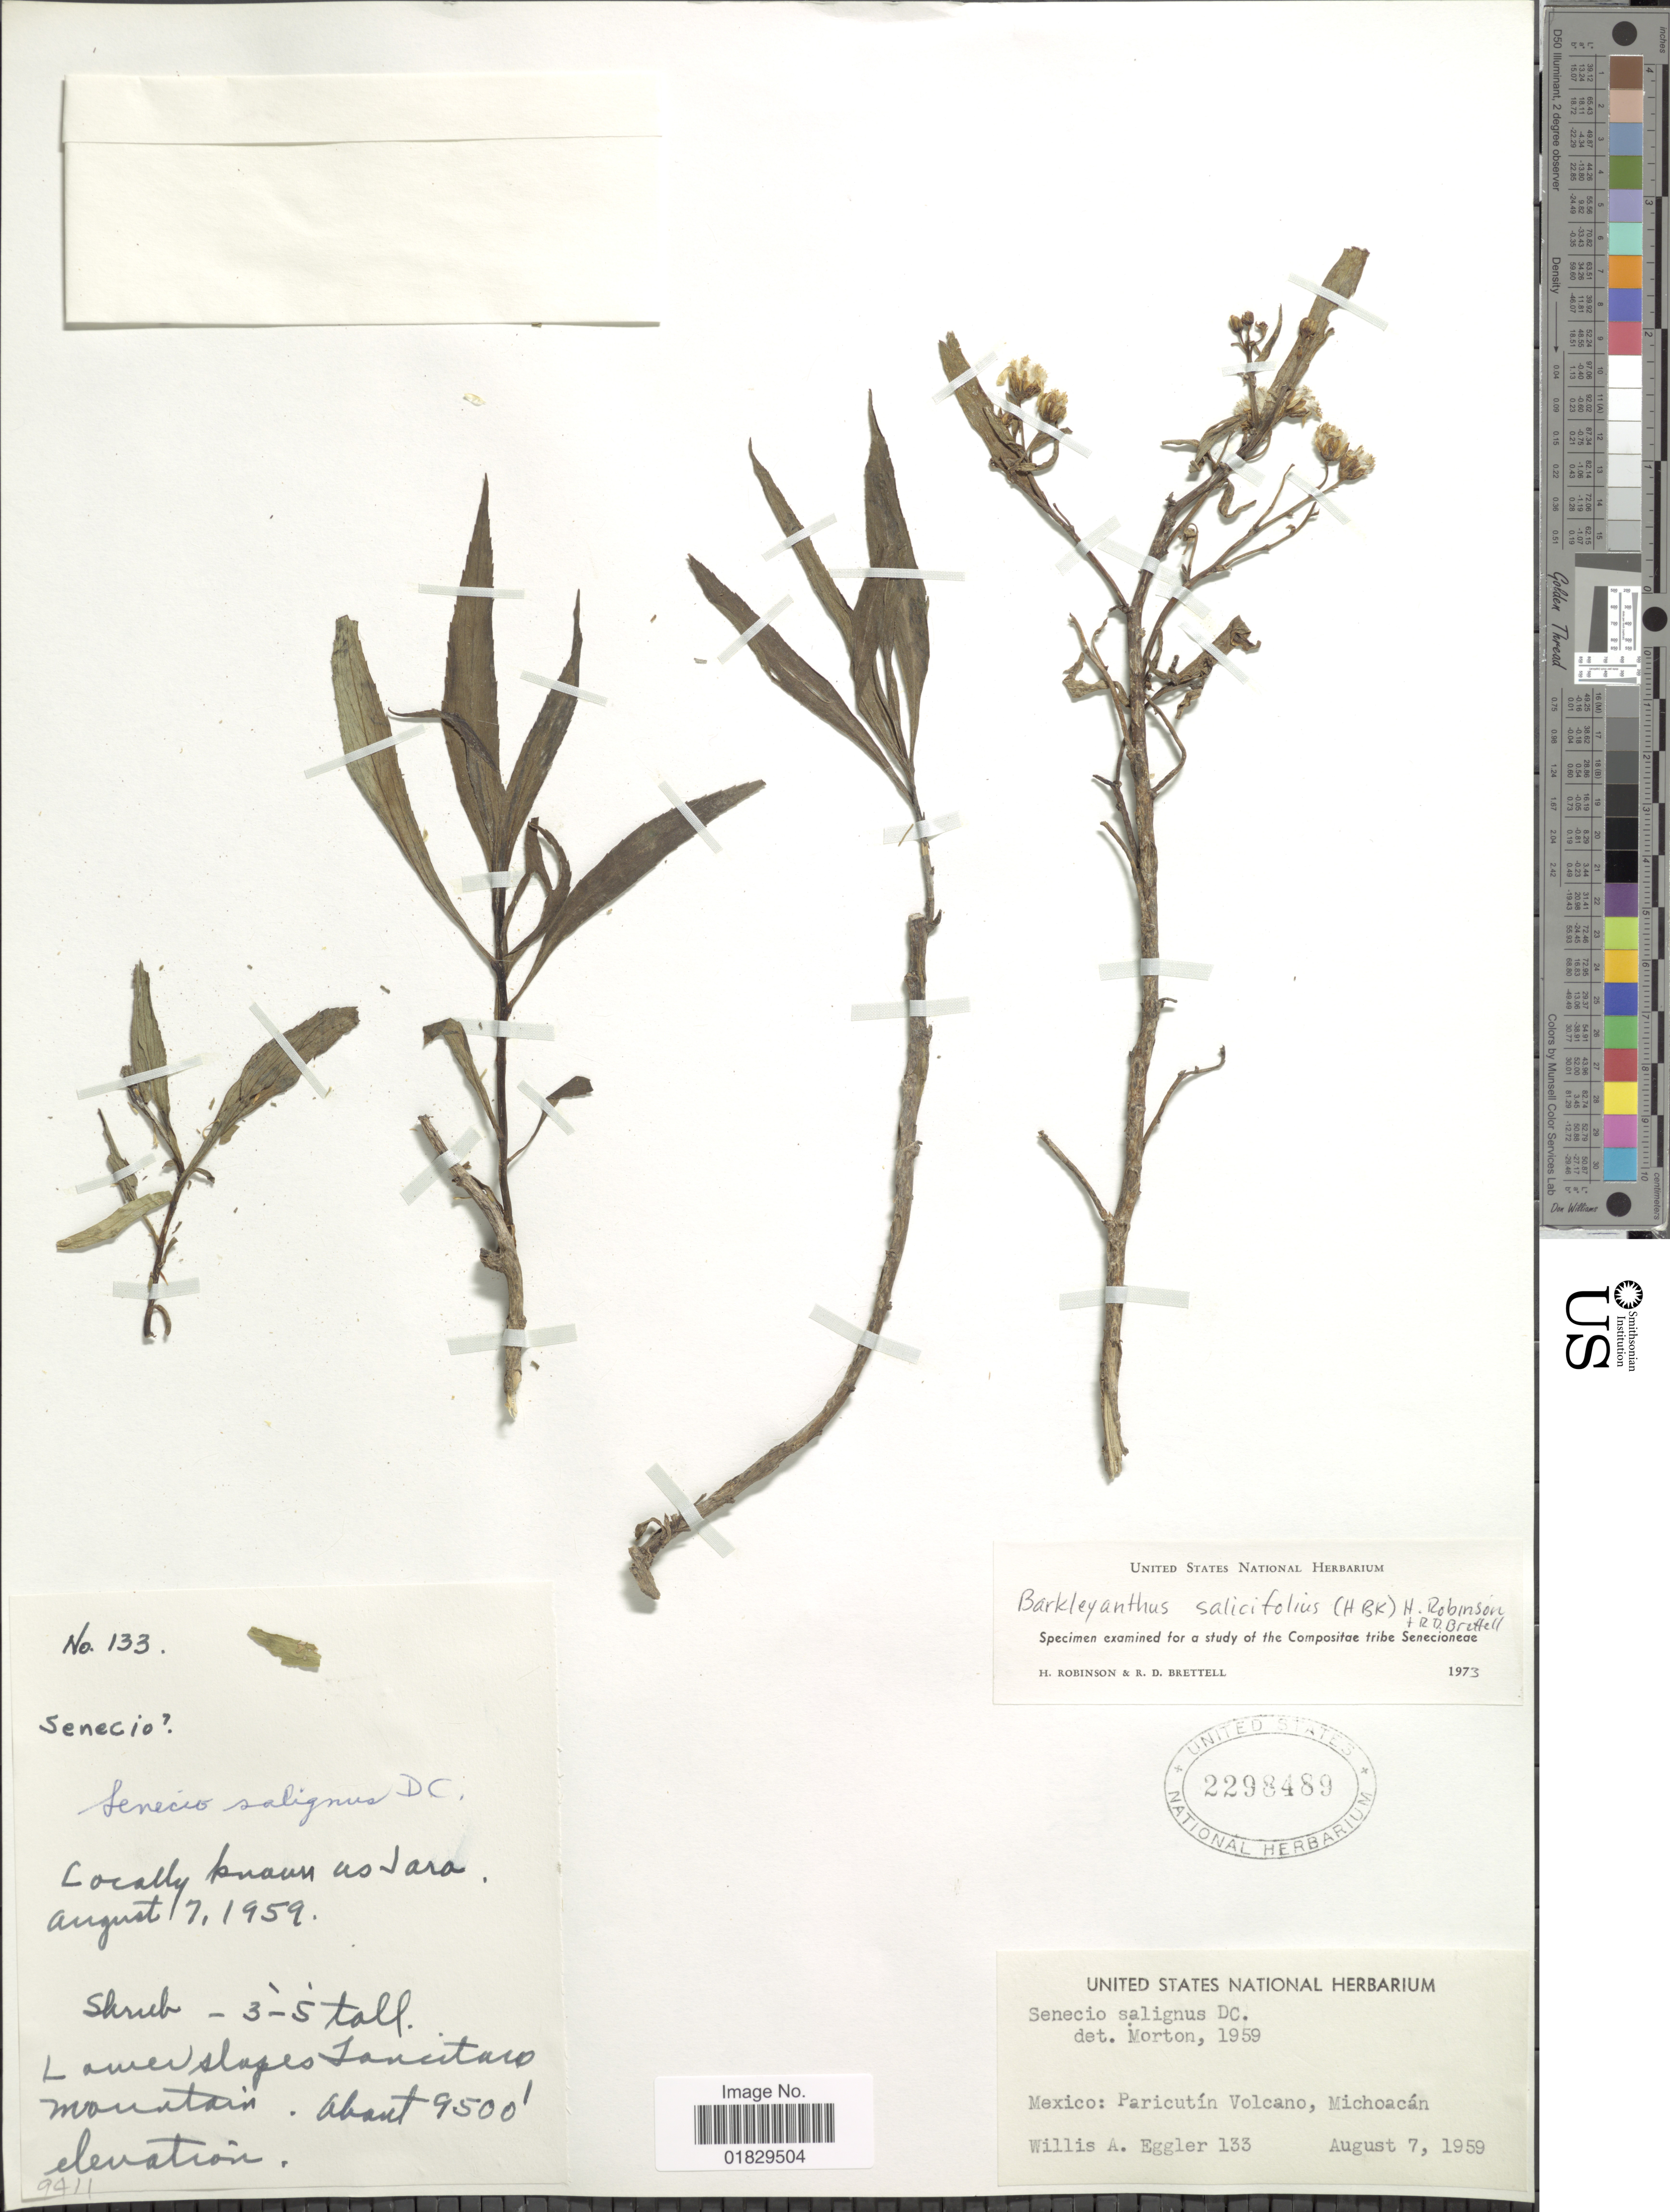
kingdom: Plantae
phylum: Tracheophyta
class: Magnoliopsida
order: Asterales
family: Asteraceae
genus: Barkleyanthus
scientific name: Barkleyanthus salicifolius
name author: (Kunth) H. Rob. & Brettell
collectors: W. A. Eggler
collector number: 133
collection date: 1959-08-07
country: Mexico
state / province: Michoacán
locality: Mexico: Paricutín Volcano, Michoacán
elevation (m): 2896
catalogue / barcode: US 2298489